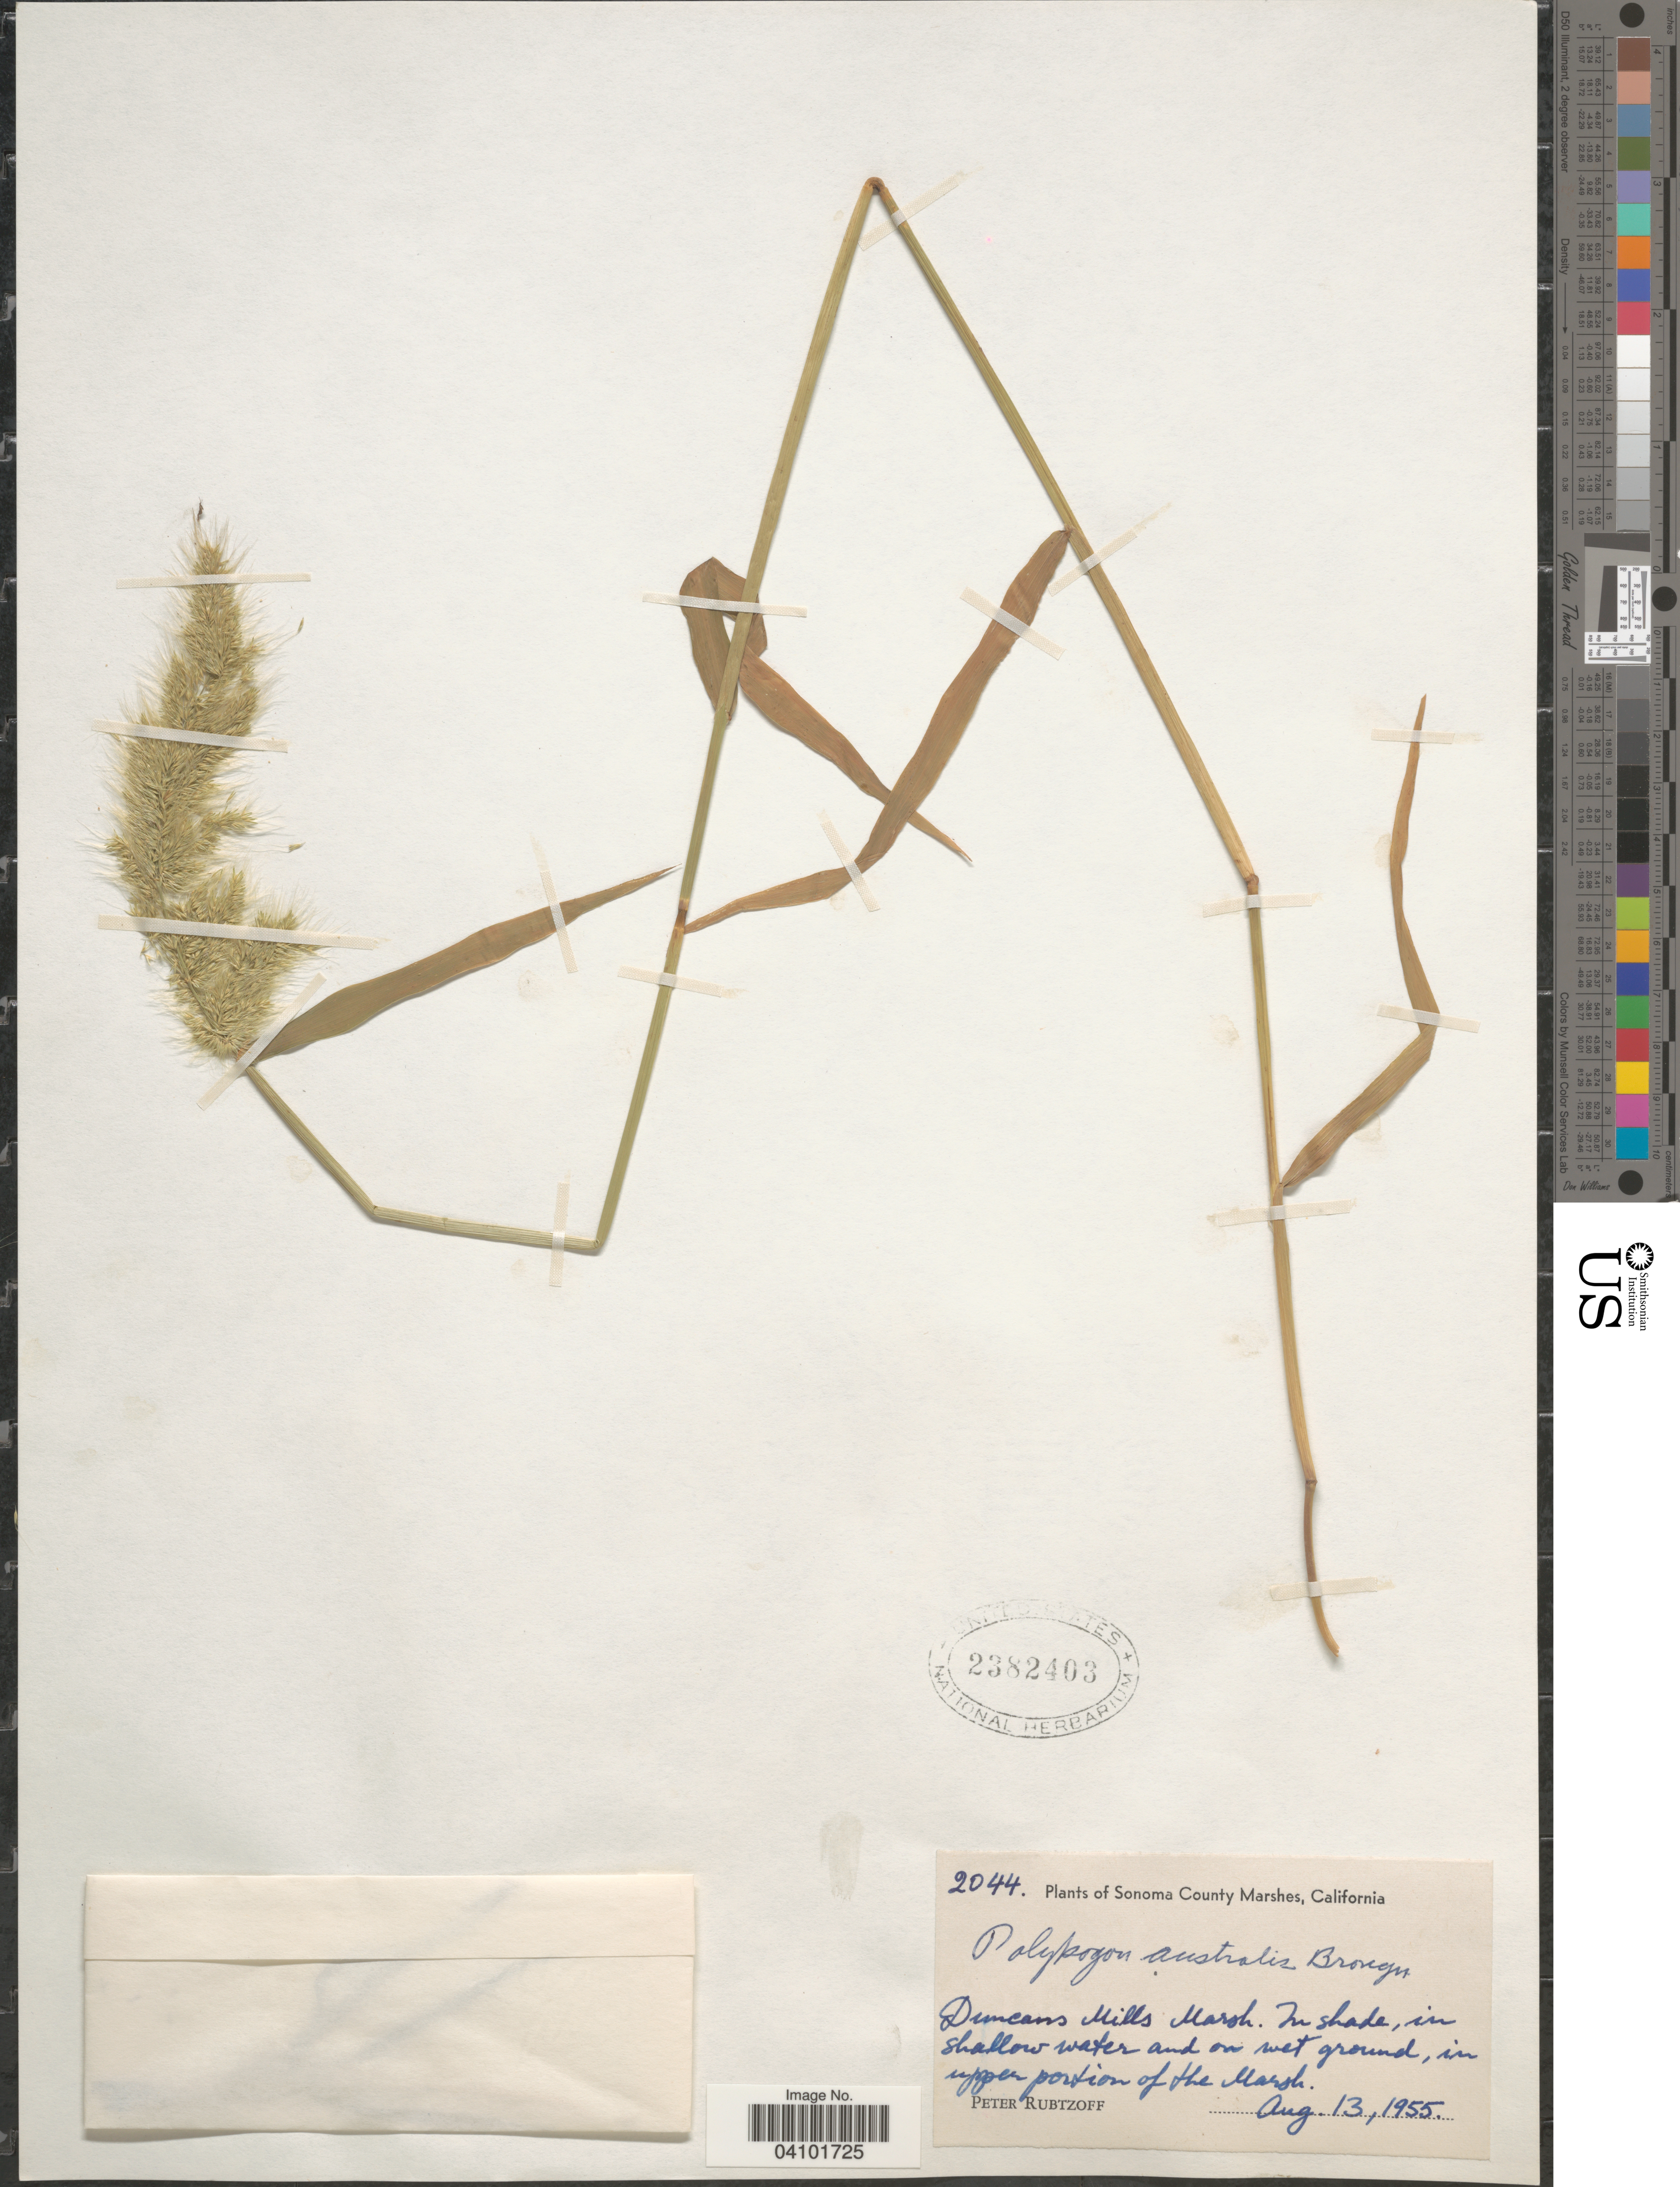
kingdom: Plantae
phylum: Tracheophyta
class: Liliopsida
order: Poales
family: Poaceae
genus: Polypogon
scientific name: Polypogon australis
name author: Brongn.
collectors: P. Rubtzoff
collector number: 2044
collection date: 1955-08-13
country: United States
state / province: California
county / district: Sonoma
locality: Sonoma County Marshes. Duncans Mills Marsh. In upper portion of the Marsh.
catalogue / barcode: US 2382403